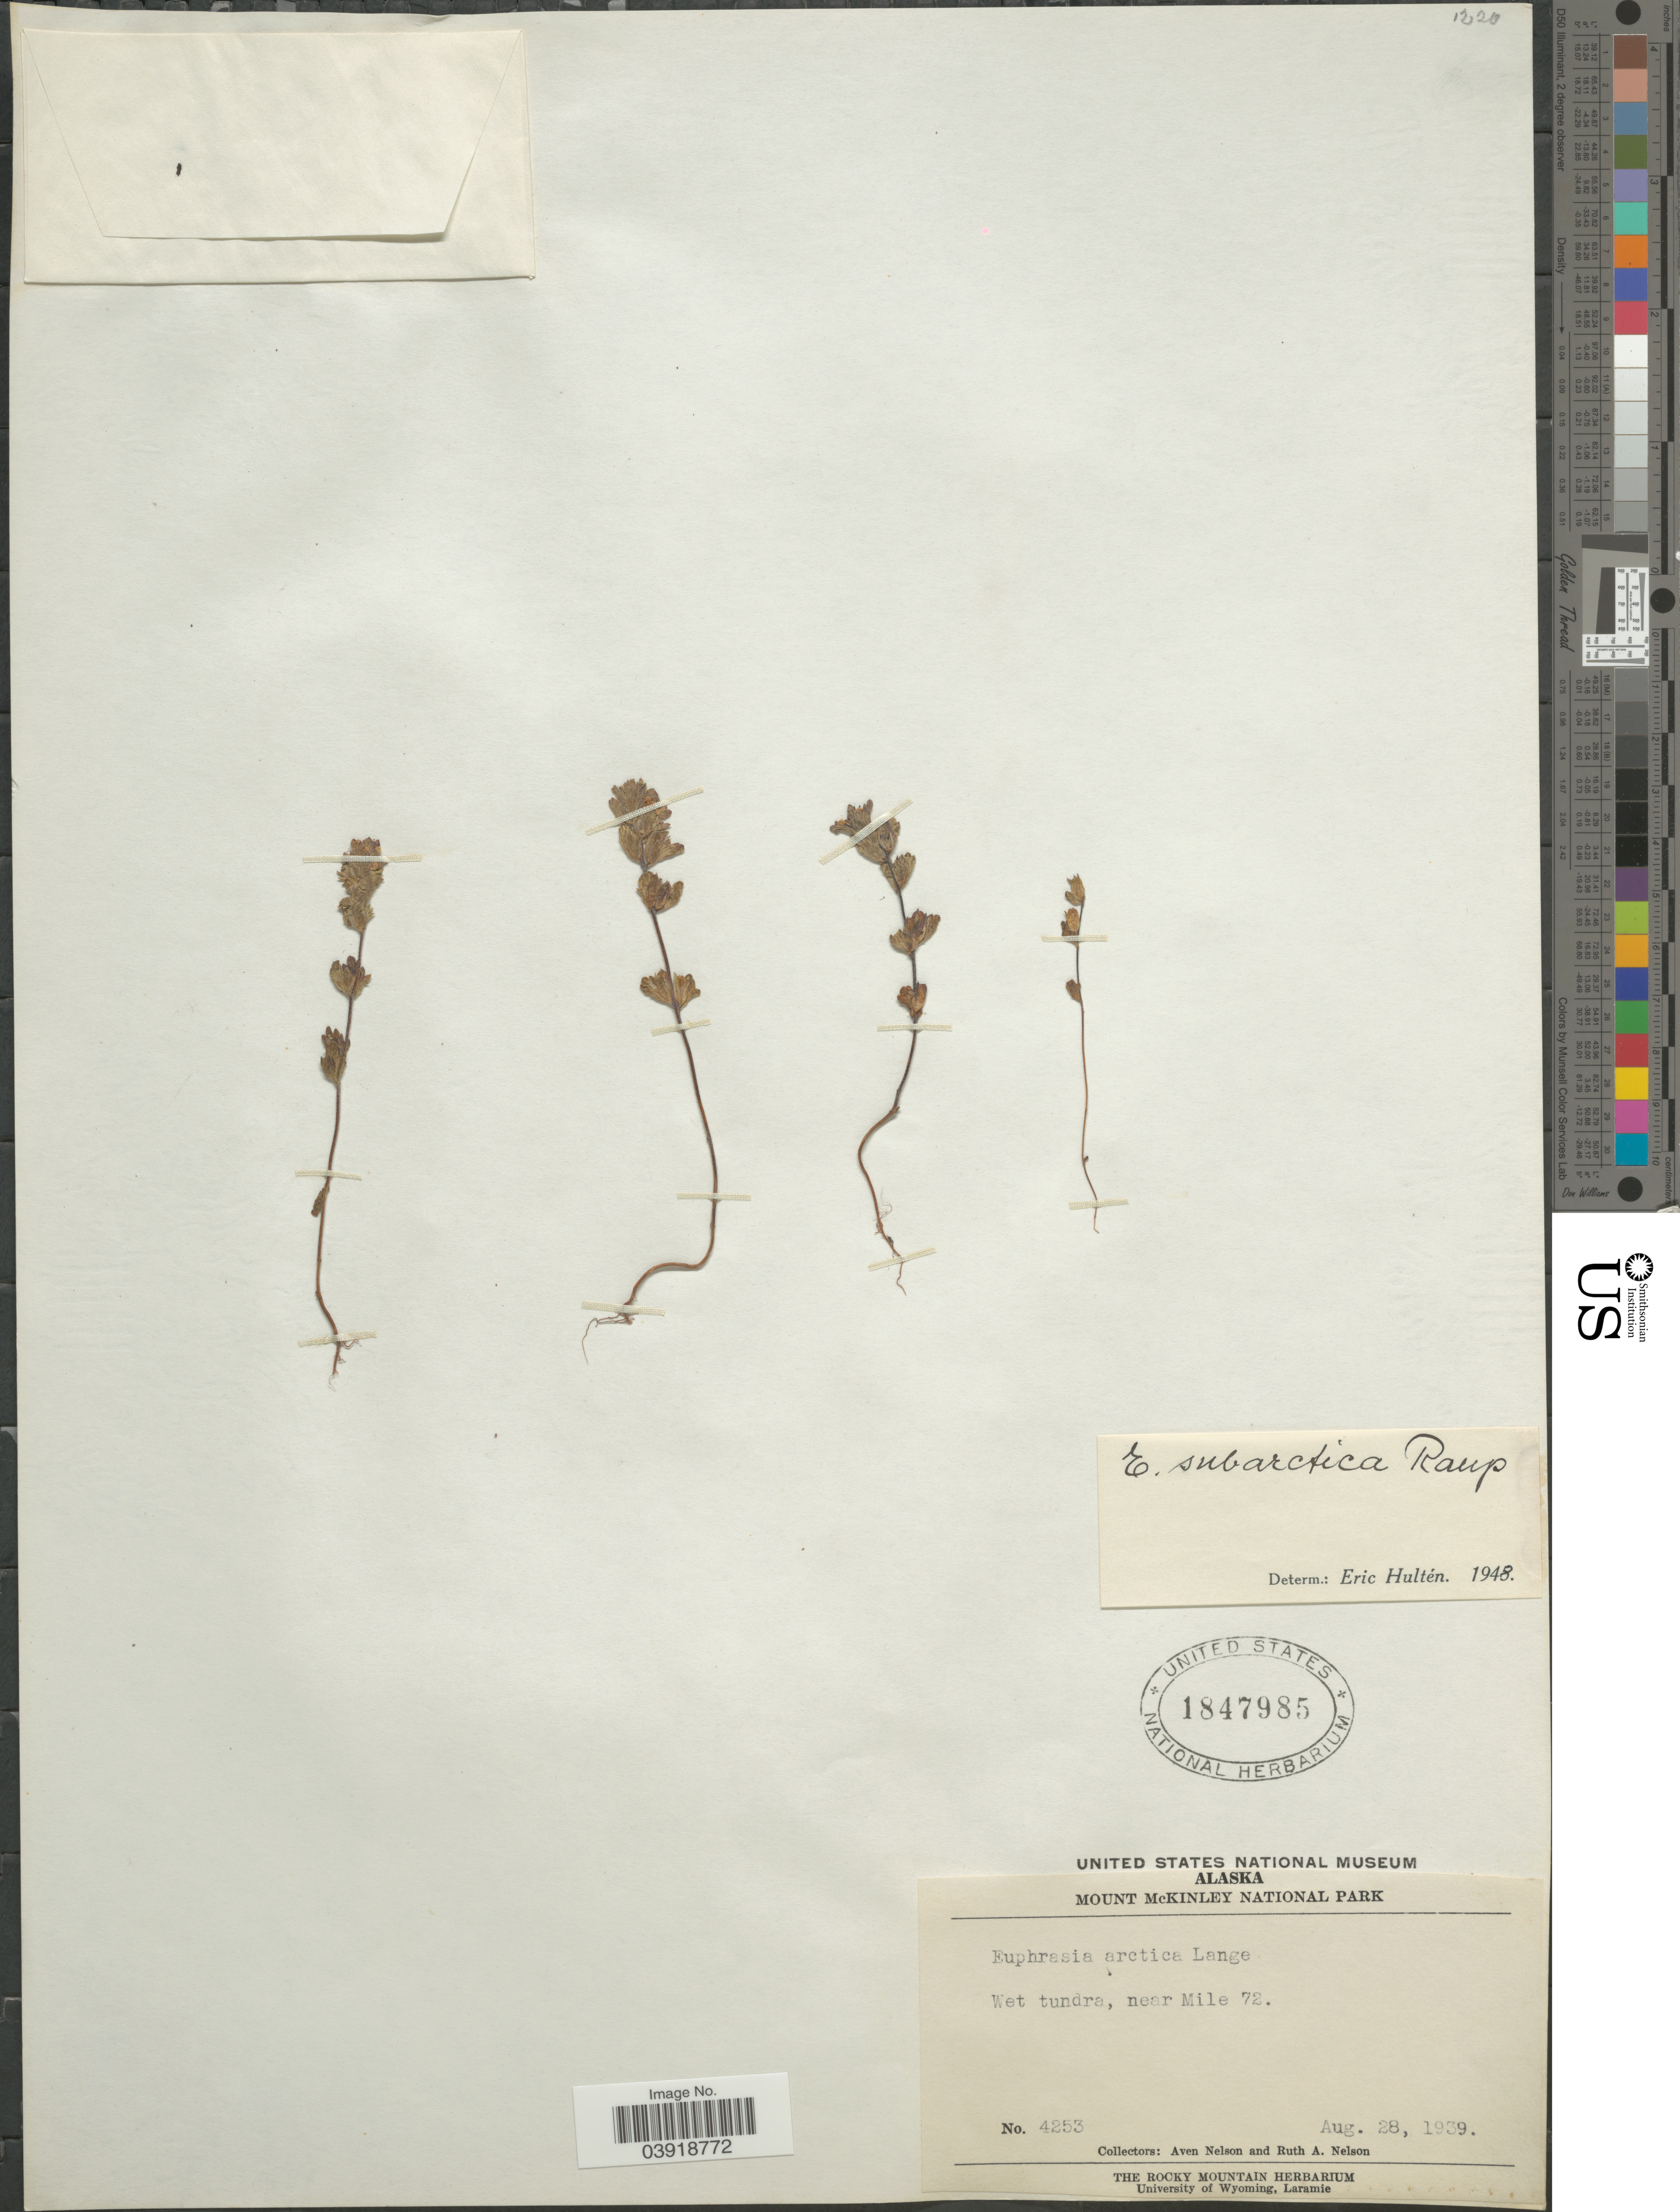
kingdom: Plantae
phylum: Tracheophyta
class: Magnoliopsida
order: Lamiales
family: Orobanchaceae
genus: Euphrasia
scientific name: Euphrasia subarctica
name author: Raup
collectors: A. Nelson & R. A. Nelson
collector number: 4253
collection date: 1939-08-28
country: United States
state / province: Alaska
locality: Mount McKinley National Park. Wet tundra, near Mile 72.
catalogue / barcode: US 1847985